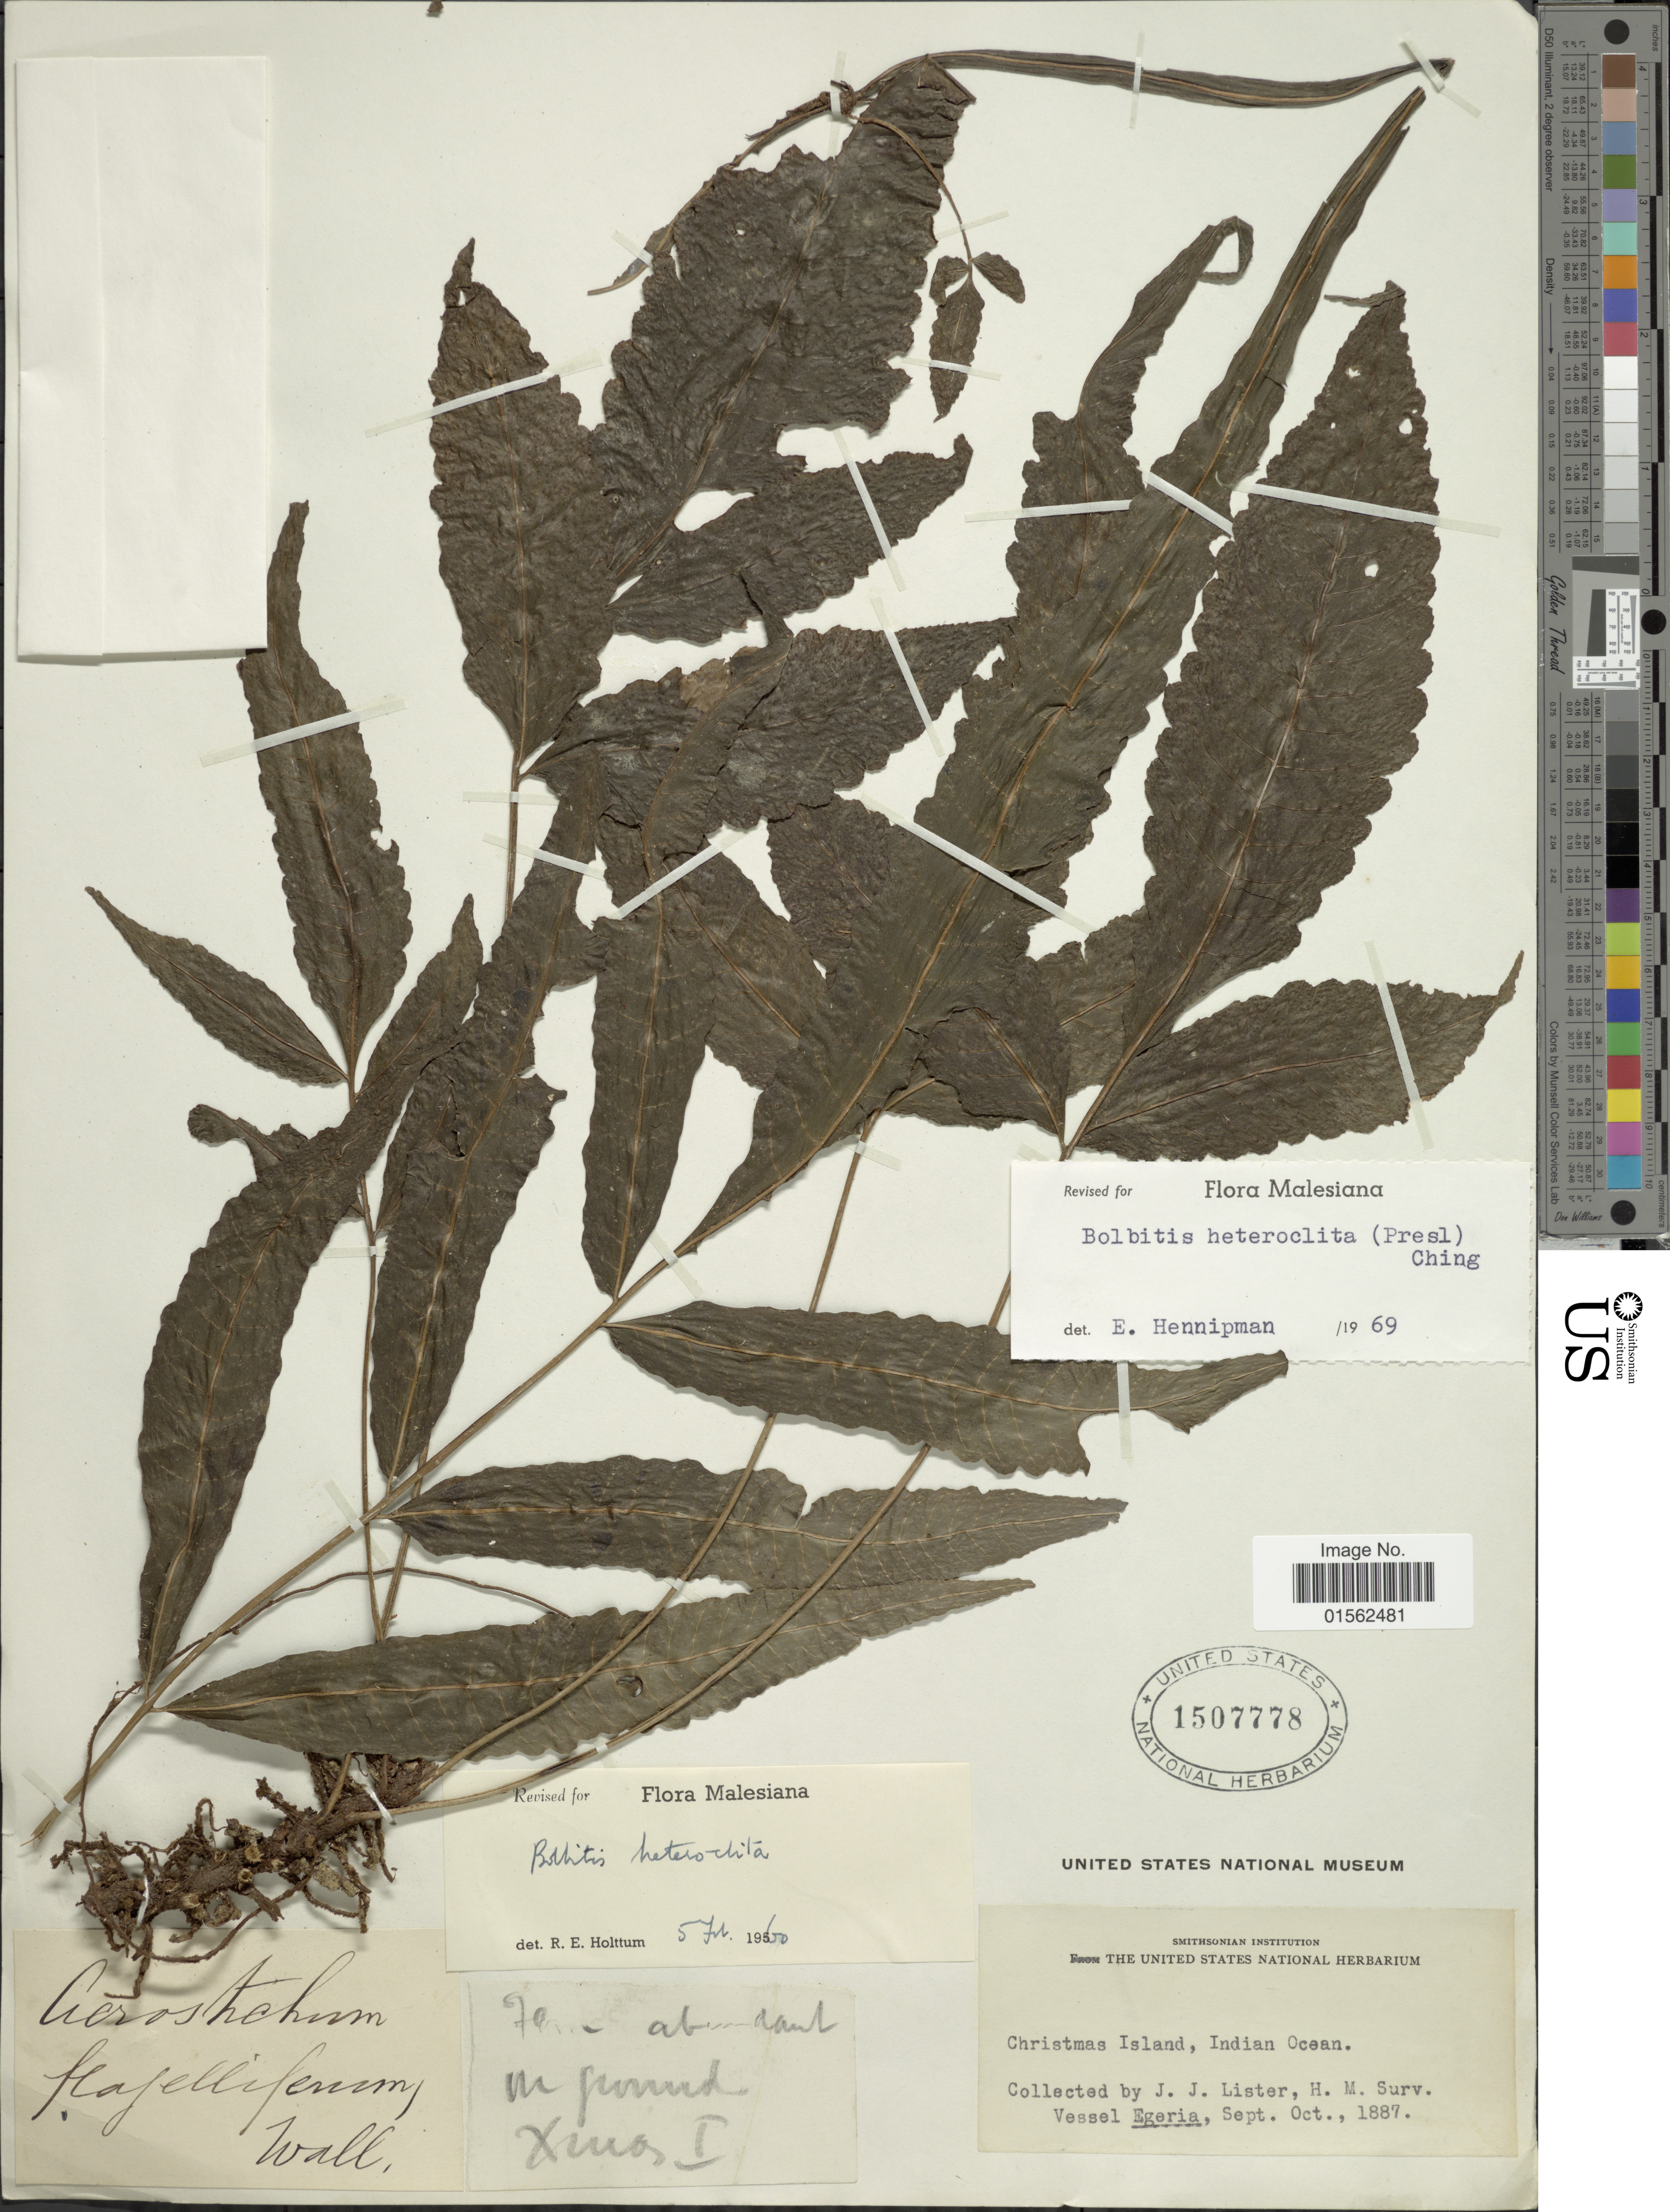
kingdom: Plantae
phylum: Tracheophyta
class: Polypodiopsida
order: Polypodiales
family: Dryopteridaceae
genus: Bolbitis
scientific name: Bolbitis heteroclita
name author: (C. Presl) Ching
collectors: J. Lister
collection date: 1887-09/1887-10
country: Australia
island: Christmas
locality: Christmas Island, Indian Ocean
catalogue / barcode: US 150778